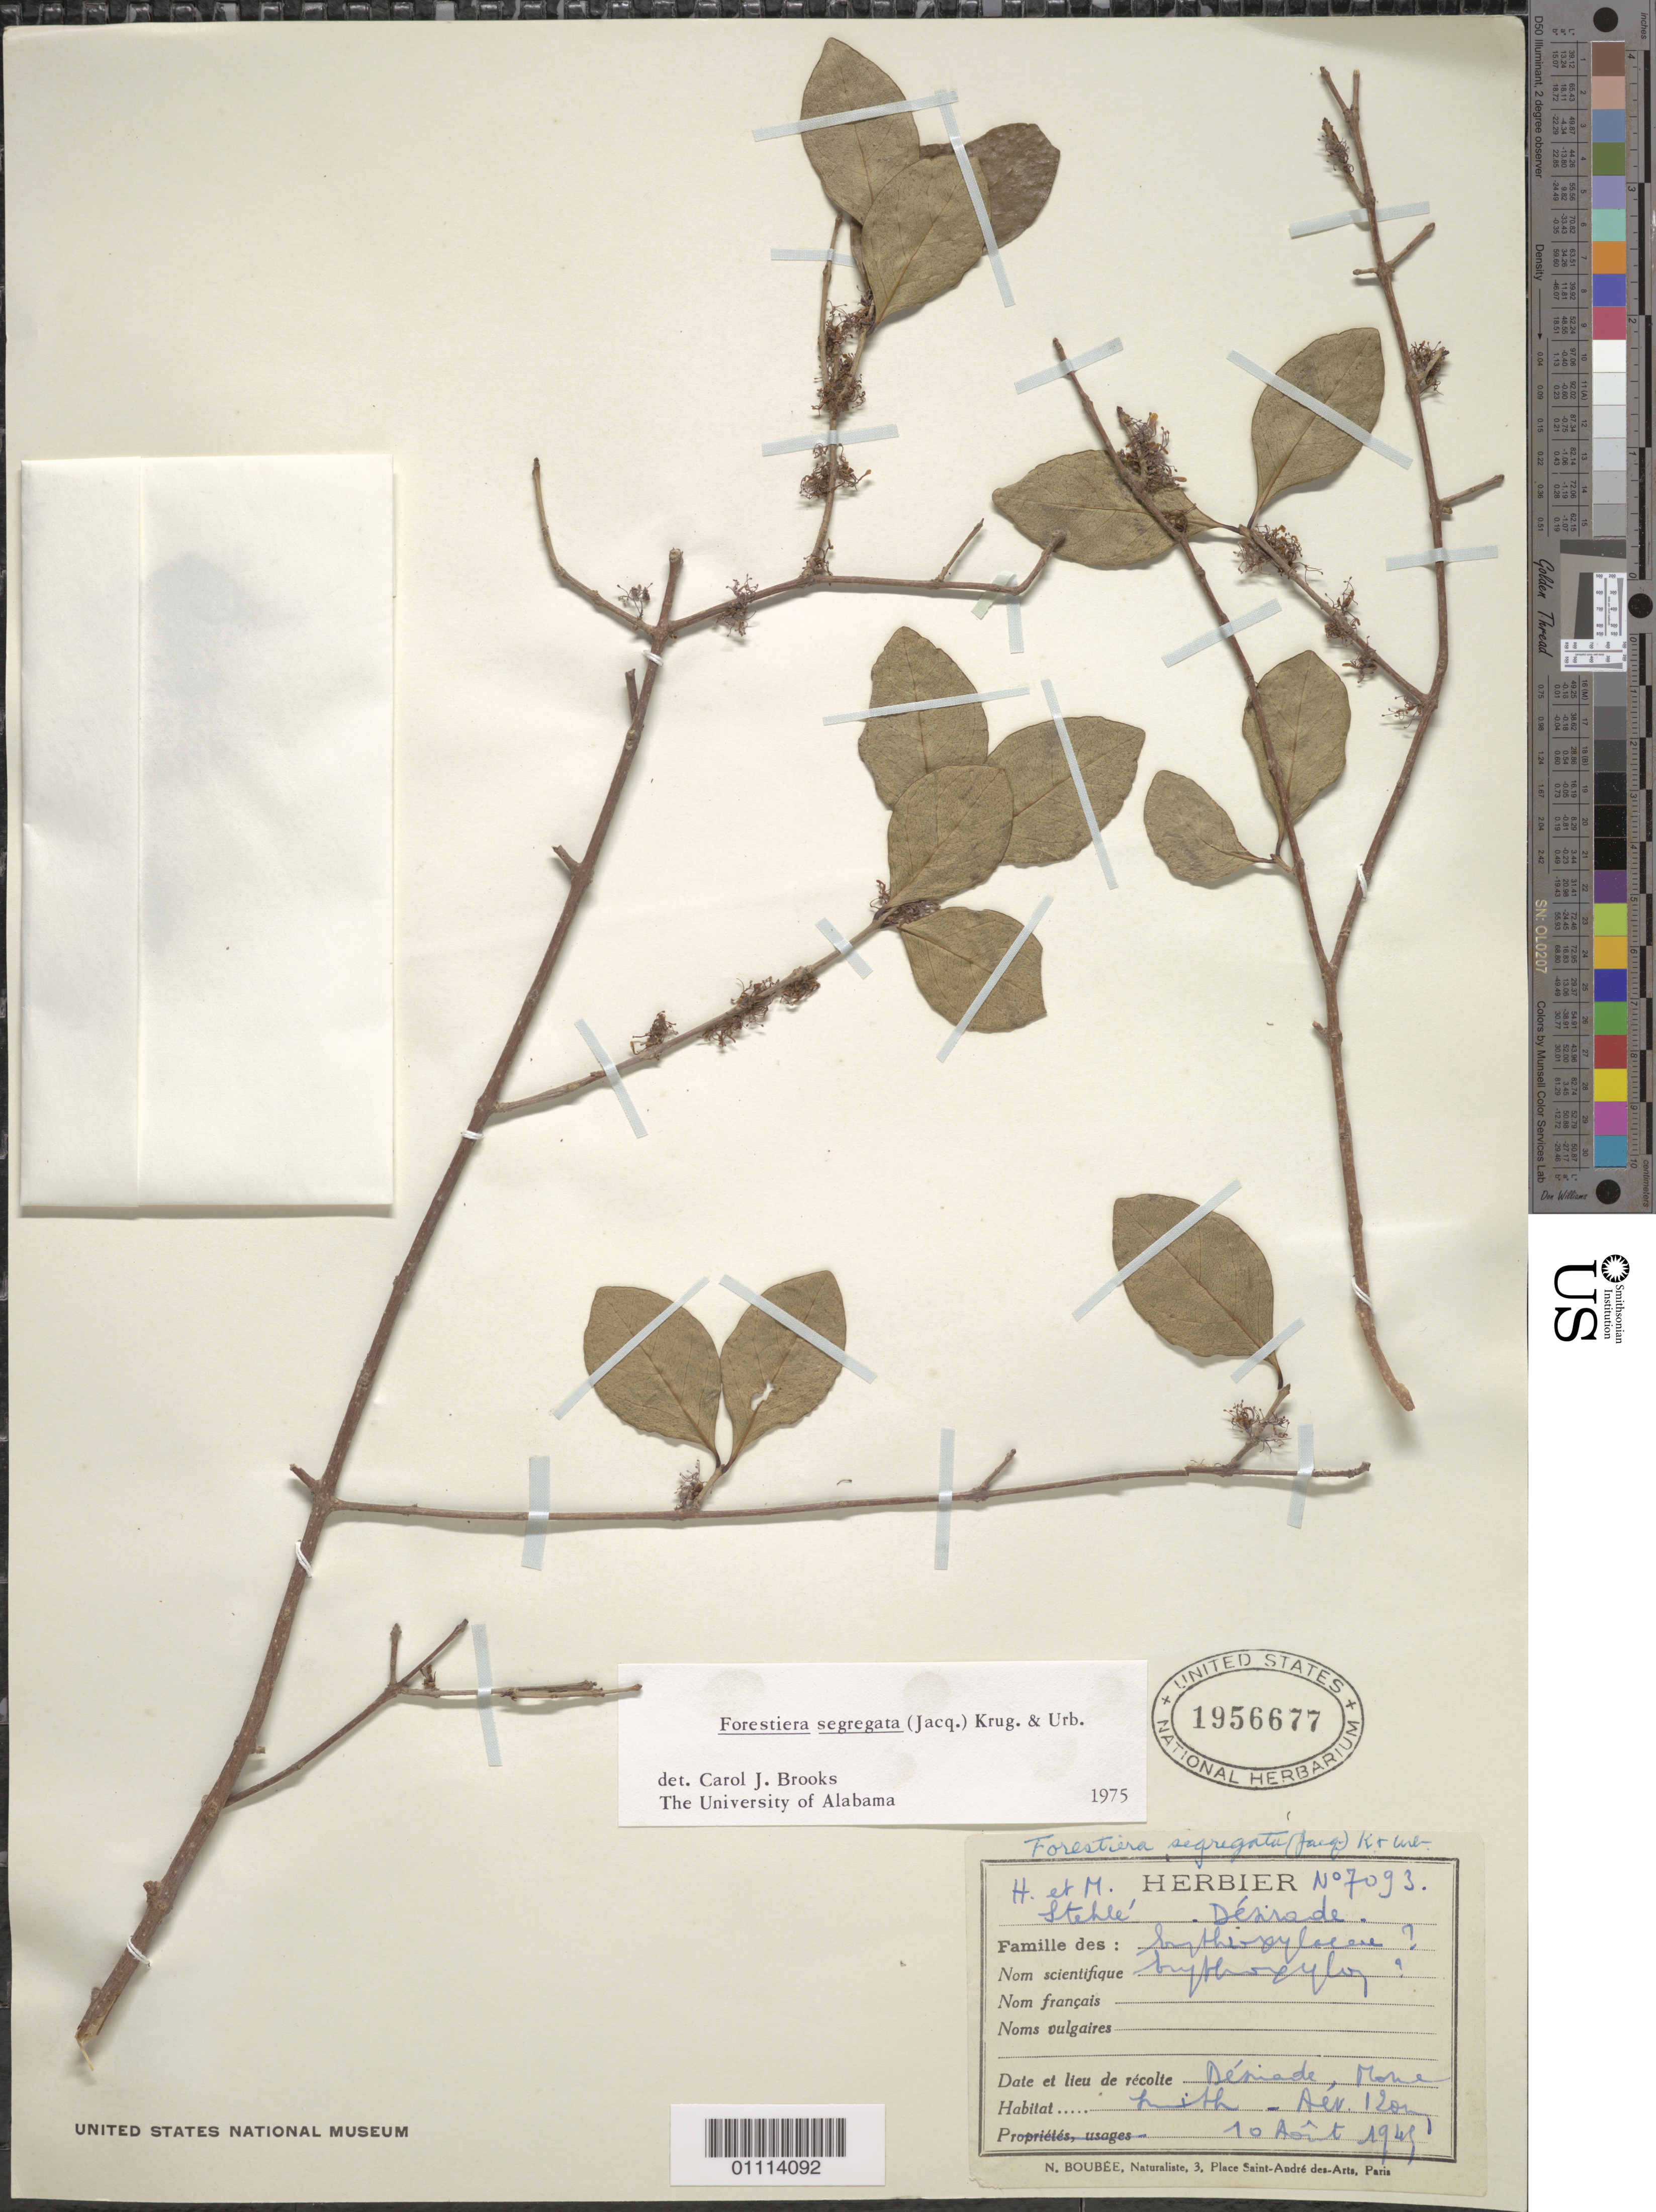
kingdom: Plantae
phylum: Tracheophyta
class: Magnoliopsida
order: Lamiales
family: Oleaceae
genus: Forestiera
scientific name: Forestiera segregata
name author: (Jacq.) Krug & Urb.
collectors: H. Stehlé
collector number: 7093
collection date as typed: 10 Aug 1945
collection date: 1945-08-10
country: Guadeloupe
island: La Désirade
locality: Desirade Morne, Lith-Aer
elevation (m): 120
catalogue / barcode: US 1956677